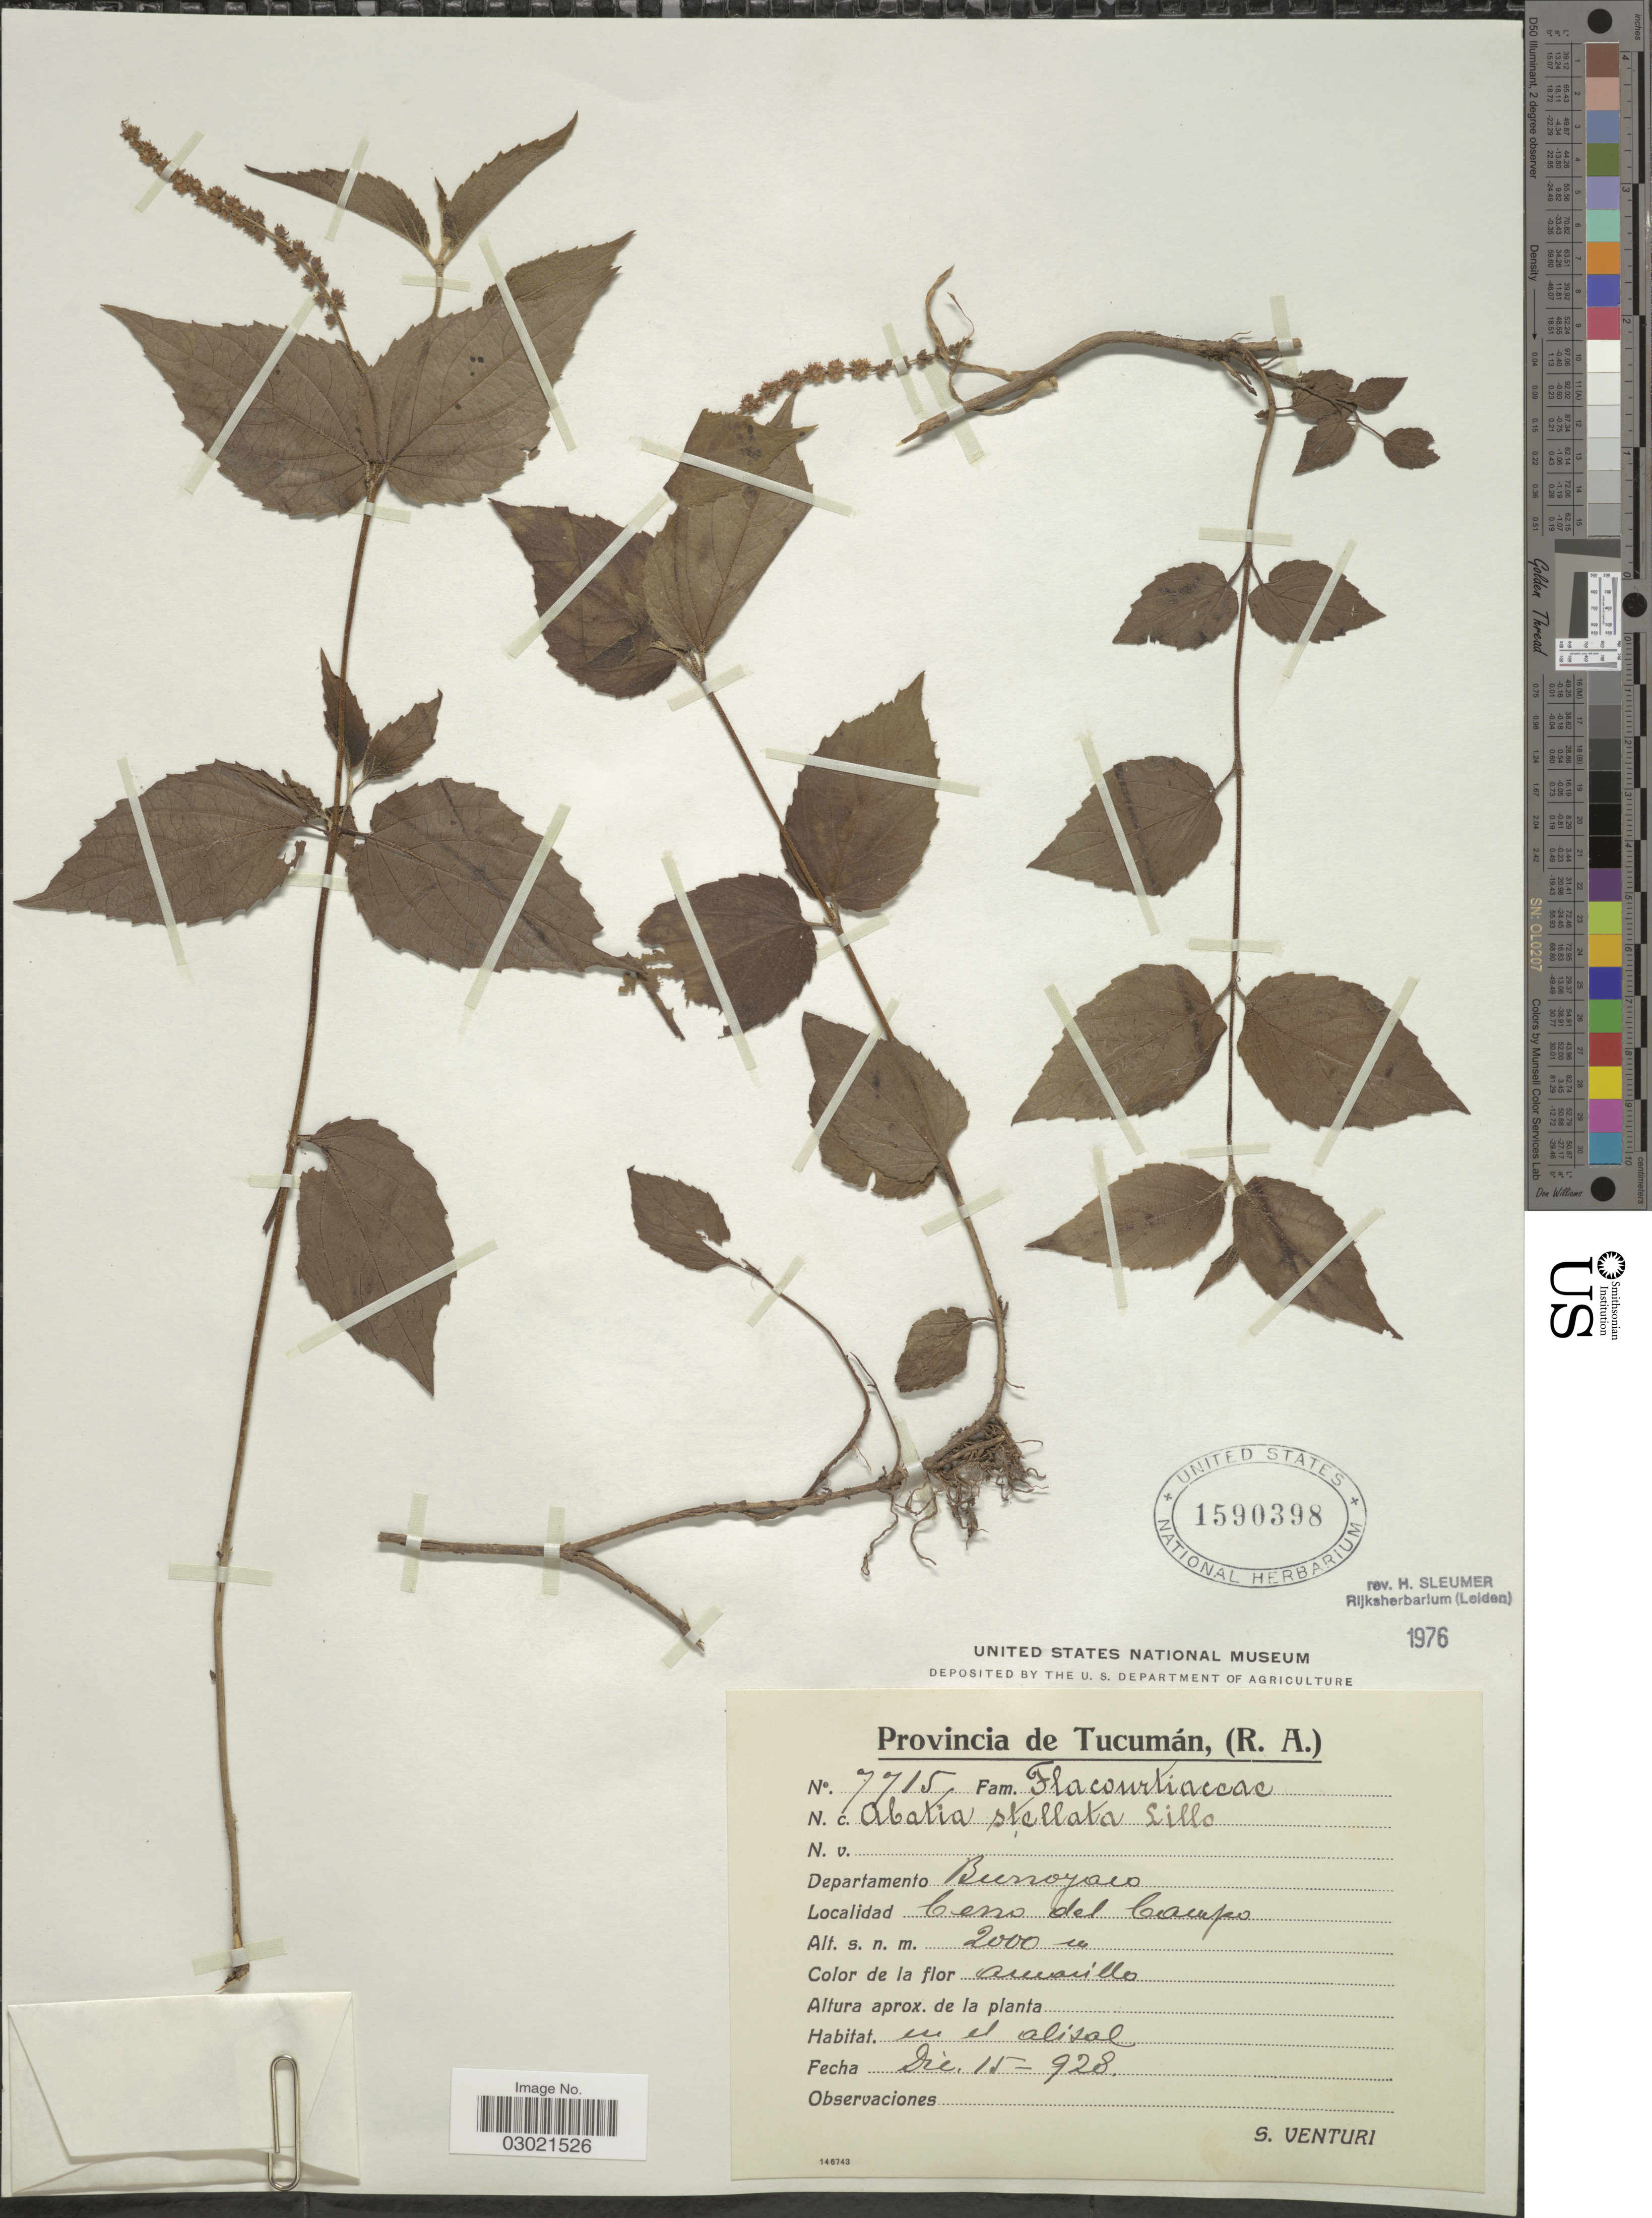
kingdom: Plantae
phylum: Tracheophyta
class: Magnoliopsida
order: Malpighiales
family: Salicaceae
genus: Abatia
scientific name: Abatia stellata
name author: Lillo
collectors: S. Venturi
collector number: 7715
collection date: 1928-12-15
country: Argentina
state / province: Tucuman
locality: Provincia de Tucumán, (R.A.). Departamento Bunoyaco. Cerro del Campo.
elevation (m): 2000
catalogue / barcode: US 1590398